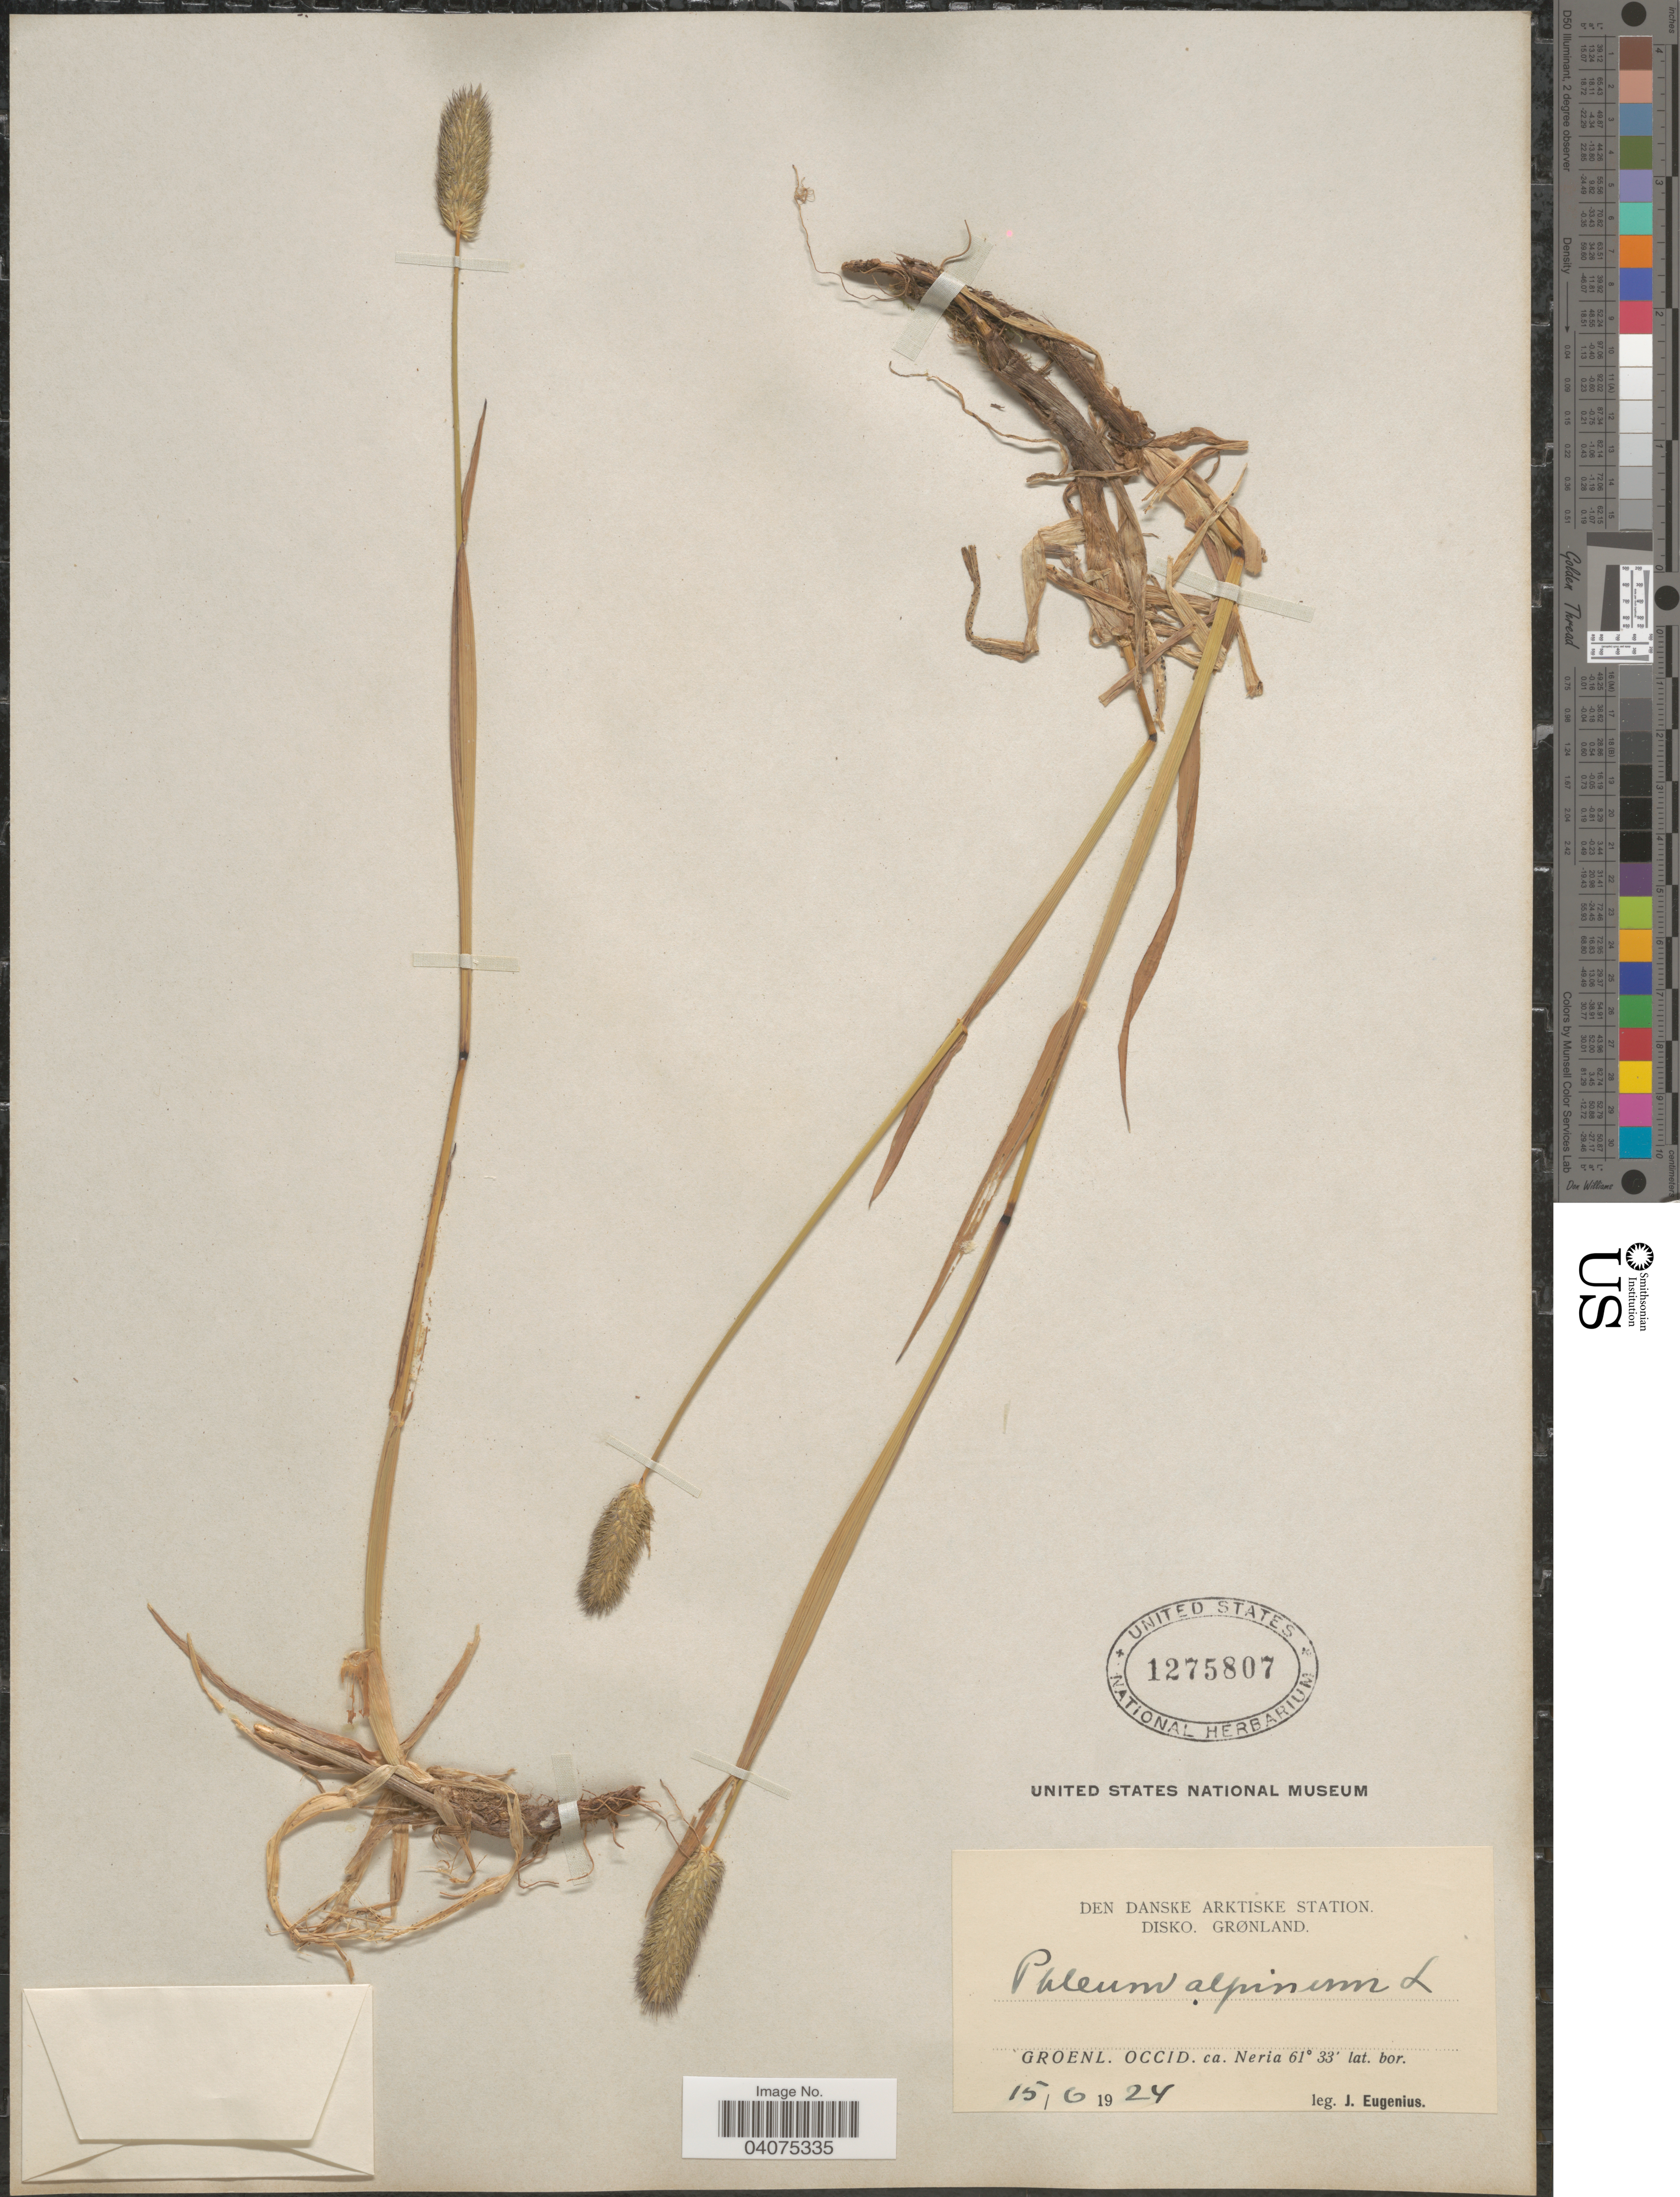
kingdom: Plantae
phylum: Tracheophyta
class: Liliopsida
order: Poales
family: Poaceae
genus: Phleum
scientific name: Phleum alpinum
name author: L.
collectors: J. Eugenius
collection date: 1924-06-15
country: Greenland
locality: Den Danske Arktiske Station. Disko, Grønland. Groenl. Occid. ca. Neria.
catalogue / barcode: US 1275807